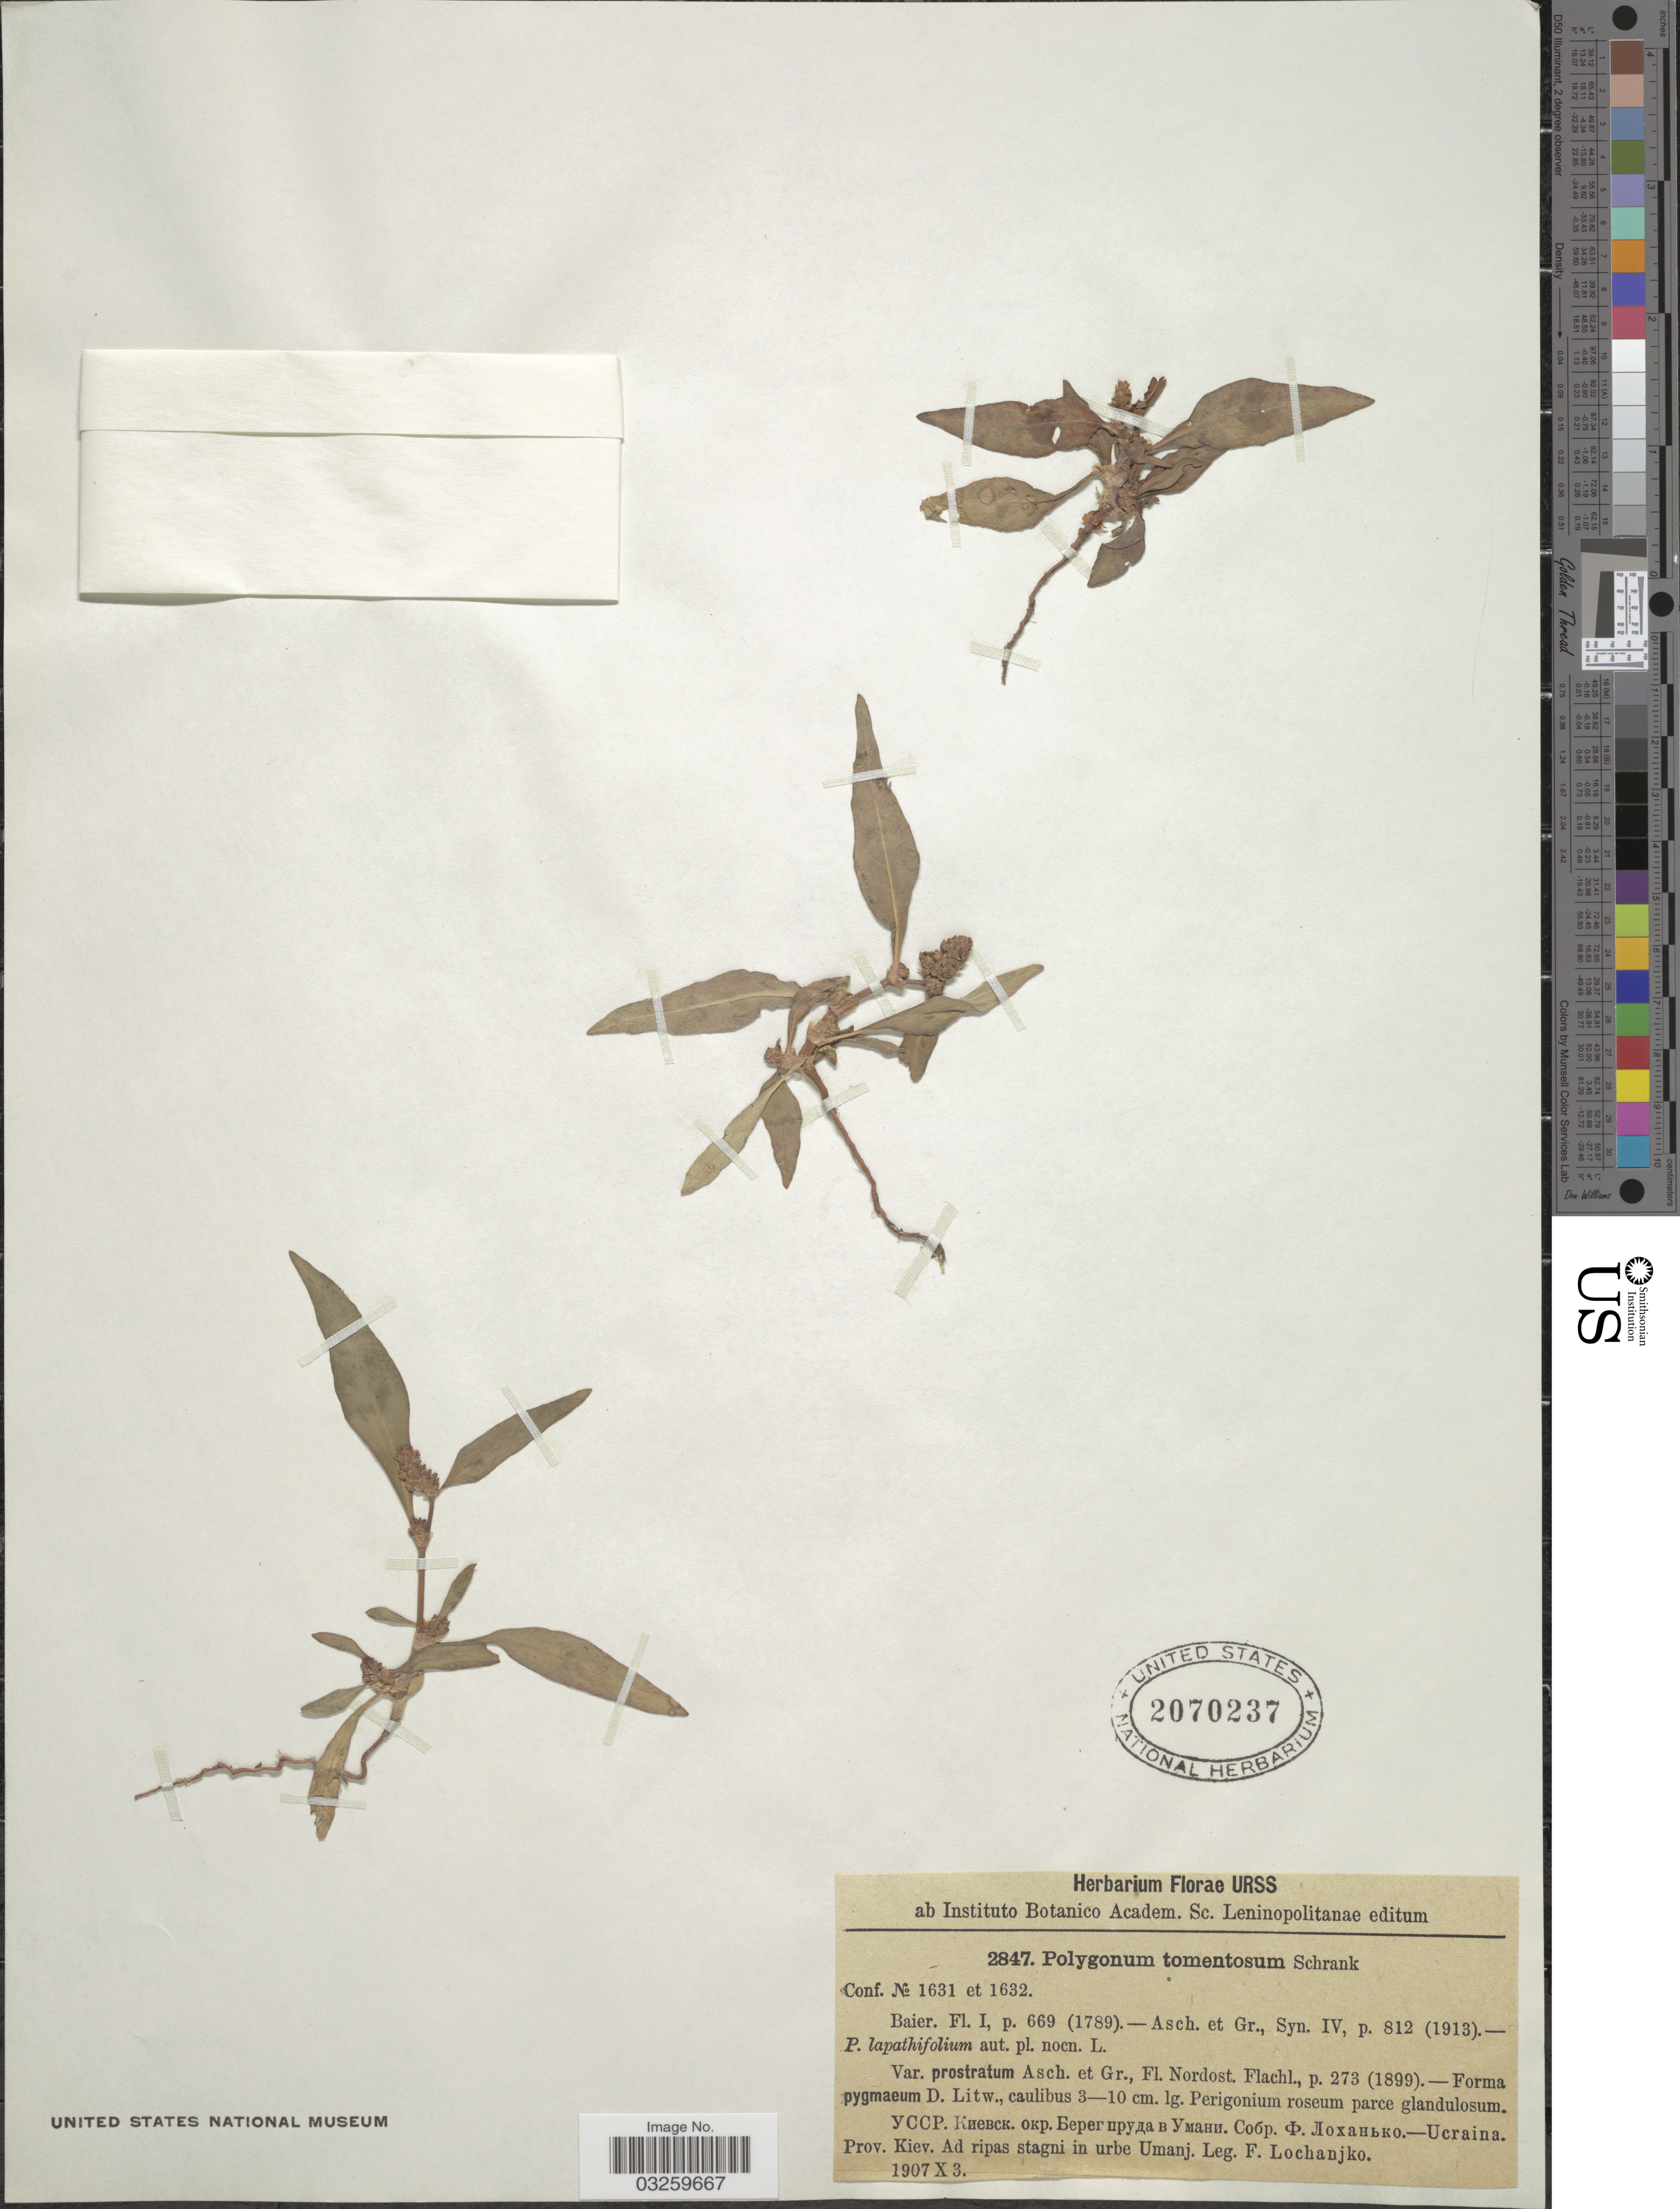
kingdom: Plantae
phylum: Tracheophyta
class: Magnoliopsida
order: Caryophyllales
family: Polygonaceae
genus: Polygonum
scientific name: Polygonum tomentosum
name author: Willd.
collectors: F. Lochanjko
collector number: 2847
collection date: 1907-10-03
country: Ukraine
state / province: Kiev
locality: Prov. Kiev. Ad ripas stagni in urbe Umanj.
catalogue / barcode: US 2070237